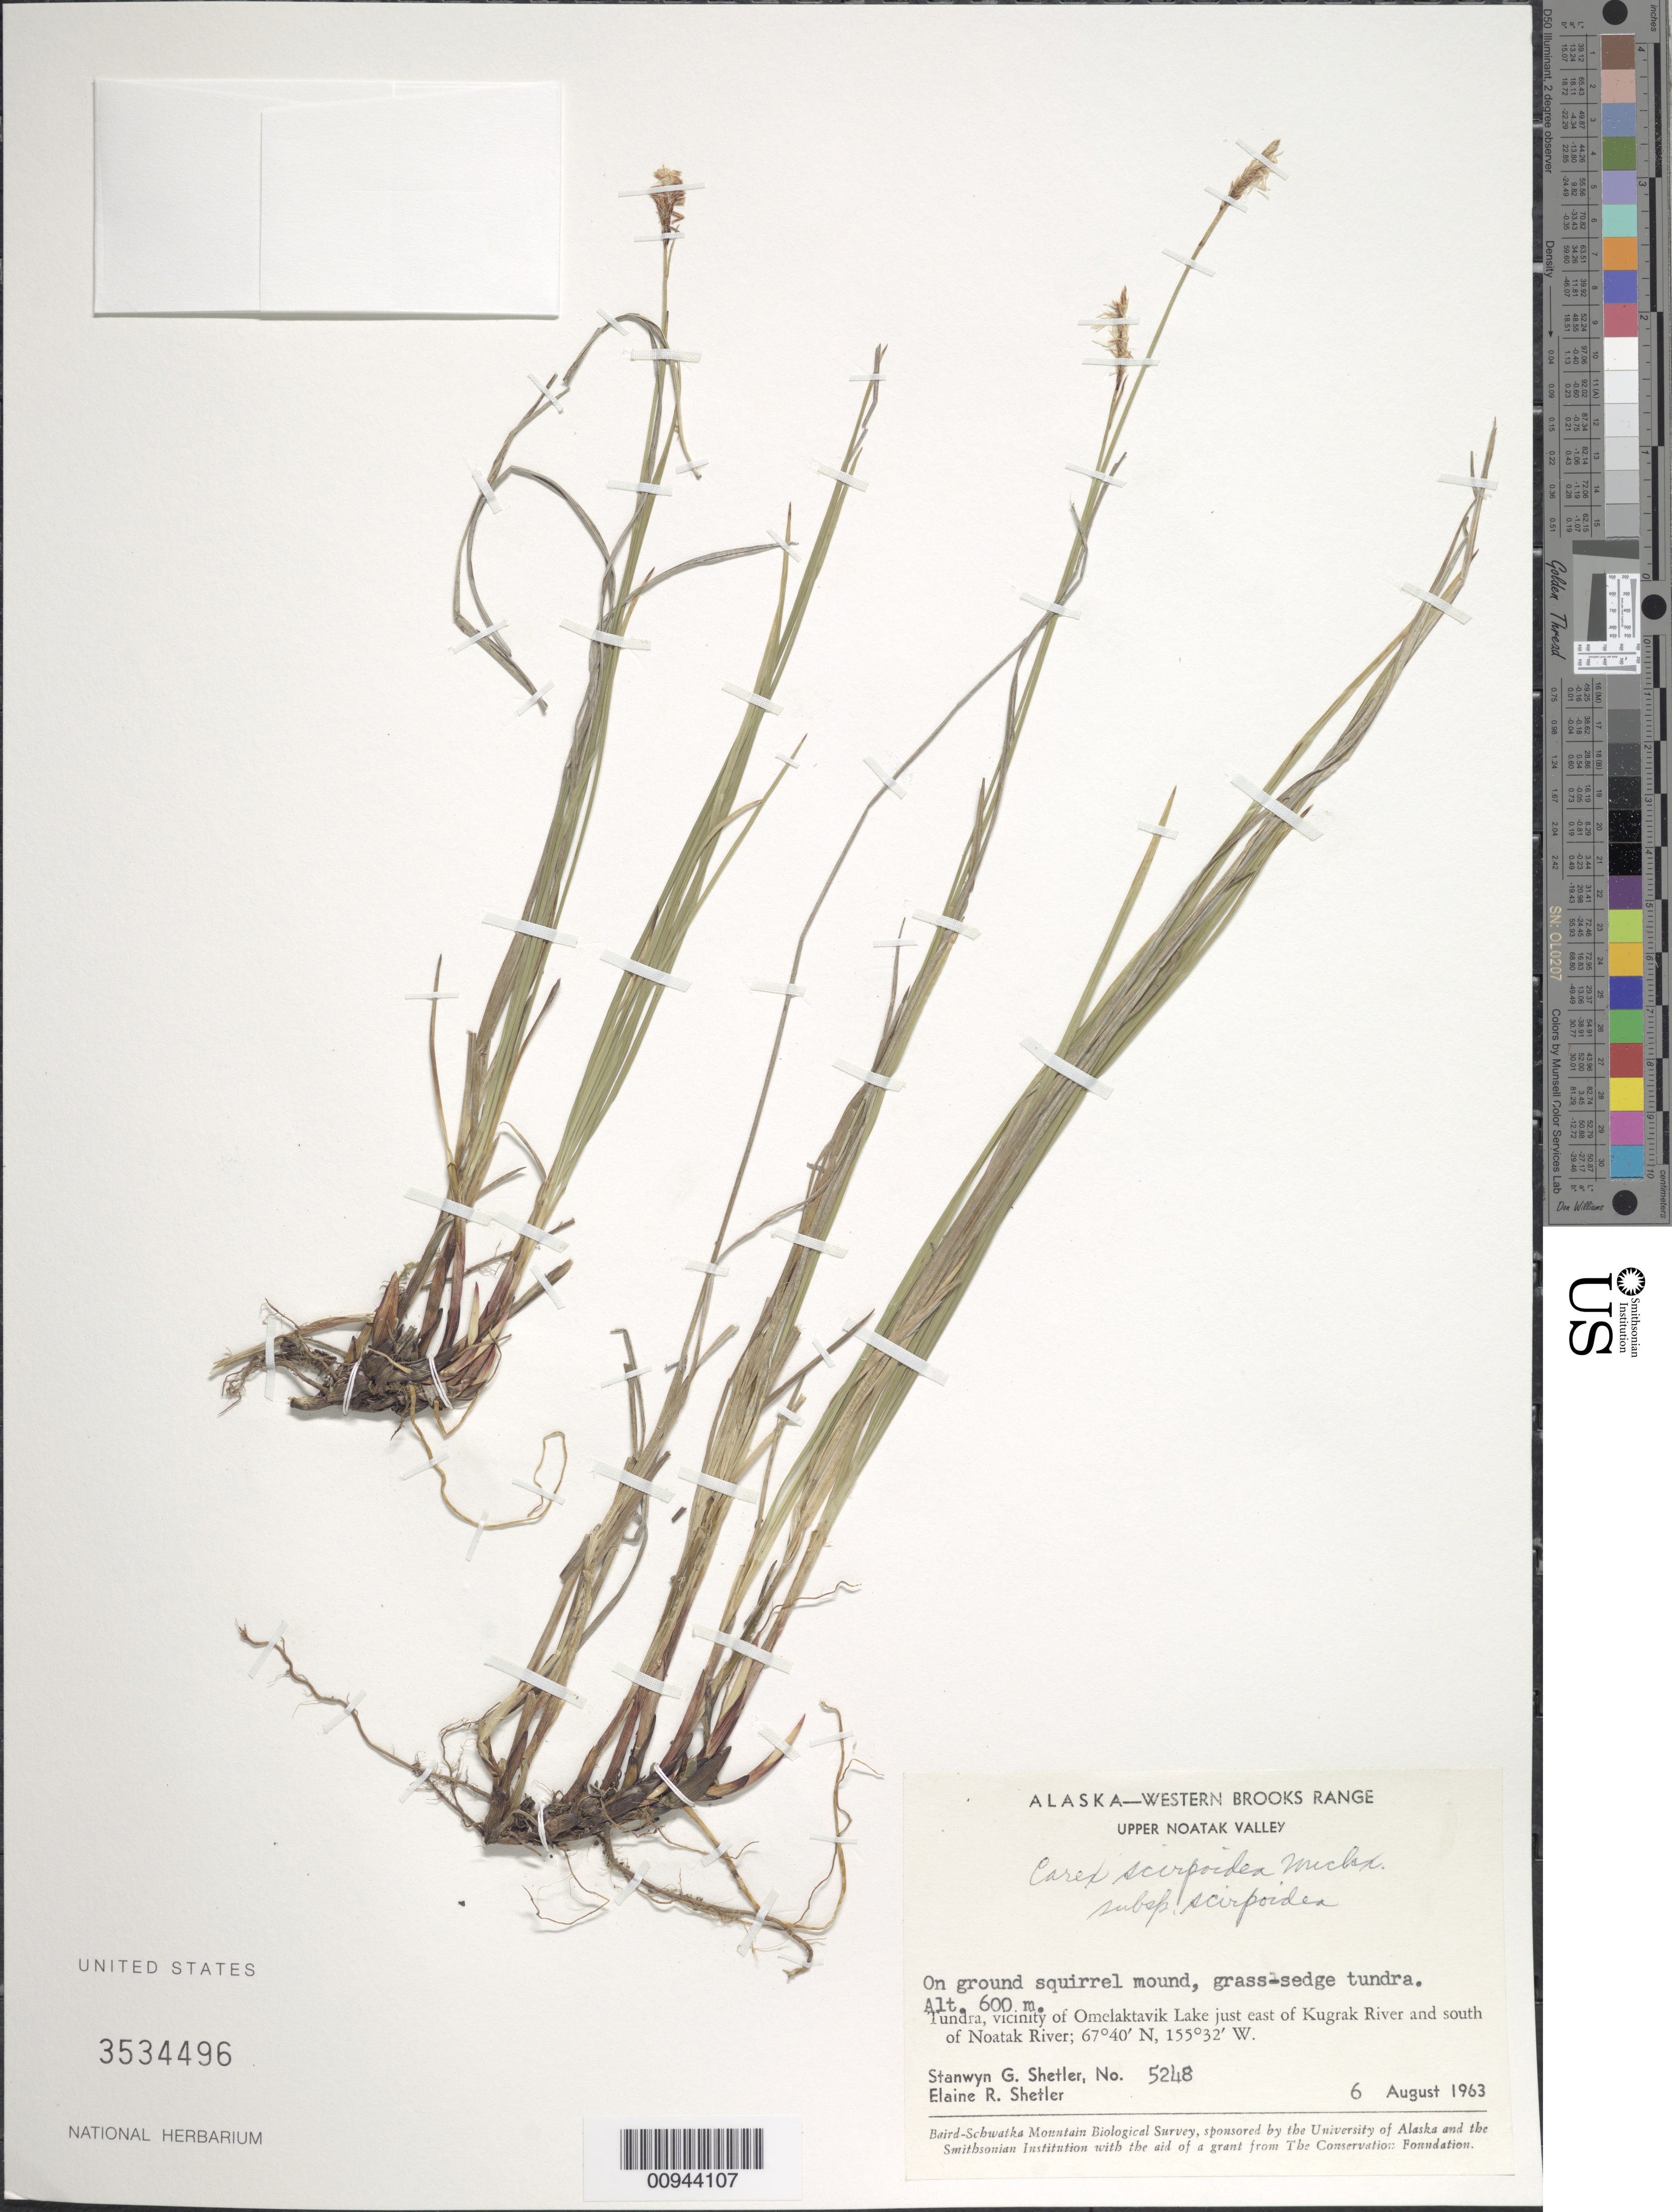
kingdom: Plantae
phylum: Tracheophyta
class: Liliopsida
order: Poales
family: Cyperaceae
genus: Carex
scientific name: Carex scirpoidea subsp. scirpoidea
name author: Michx.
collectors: S. Shetler & E. R. Shetler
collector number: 5248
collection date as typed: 06 Aug 1963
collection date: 1963-08-06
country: United States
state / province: Alaska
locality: Vicinity of Omelaktavik Lake just east of Kugrak River and south of Noatak River. Western Brooks Range, Upper Noatak Valley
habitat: Tundra. On ground squirrel mound, grass-sedge tundra.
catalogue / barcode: US 3534496